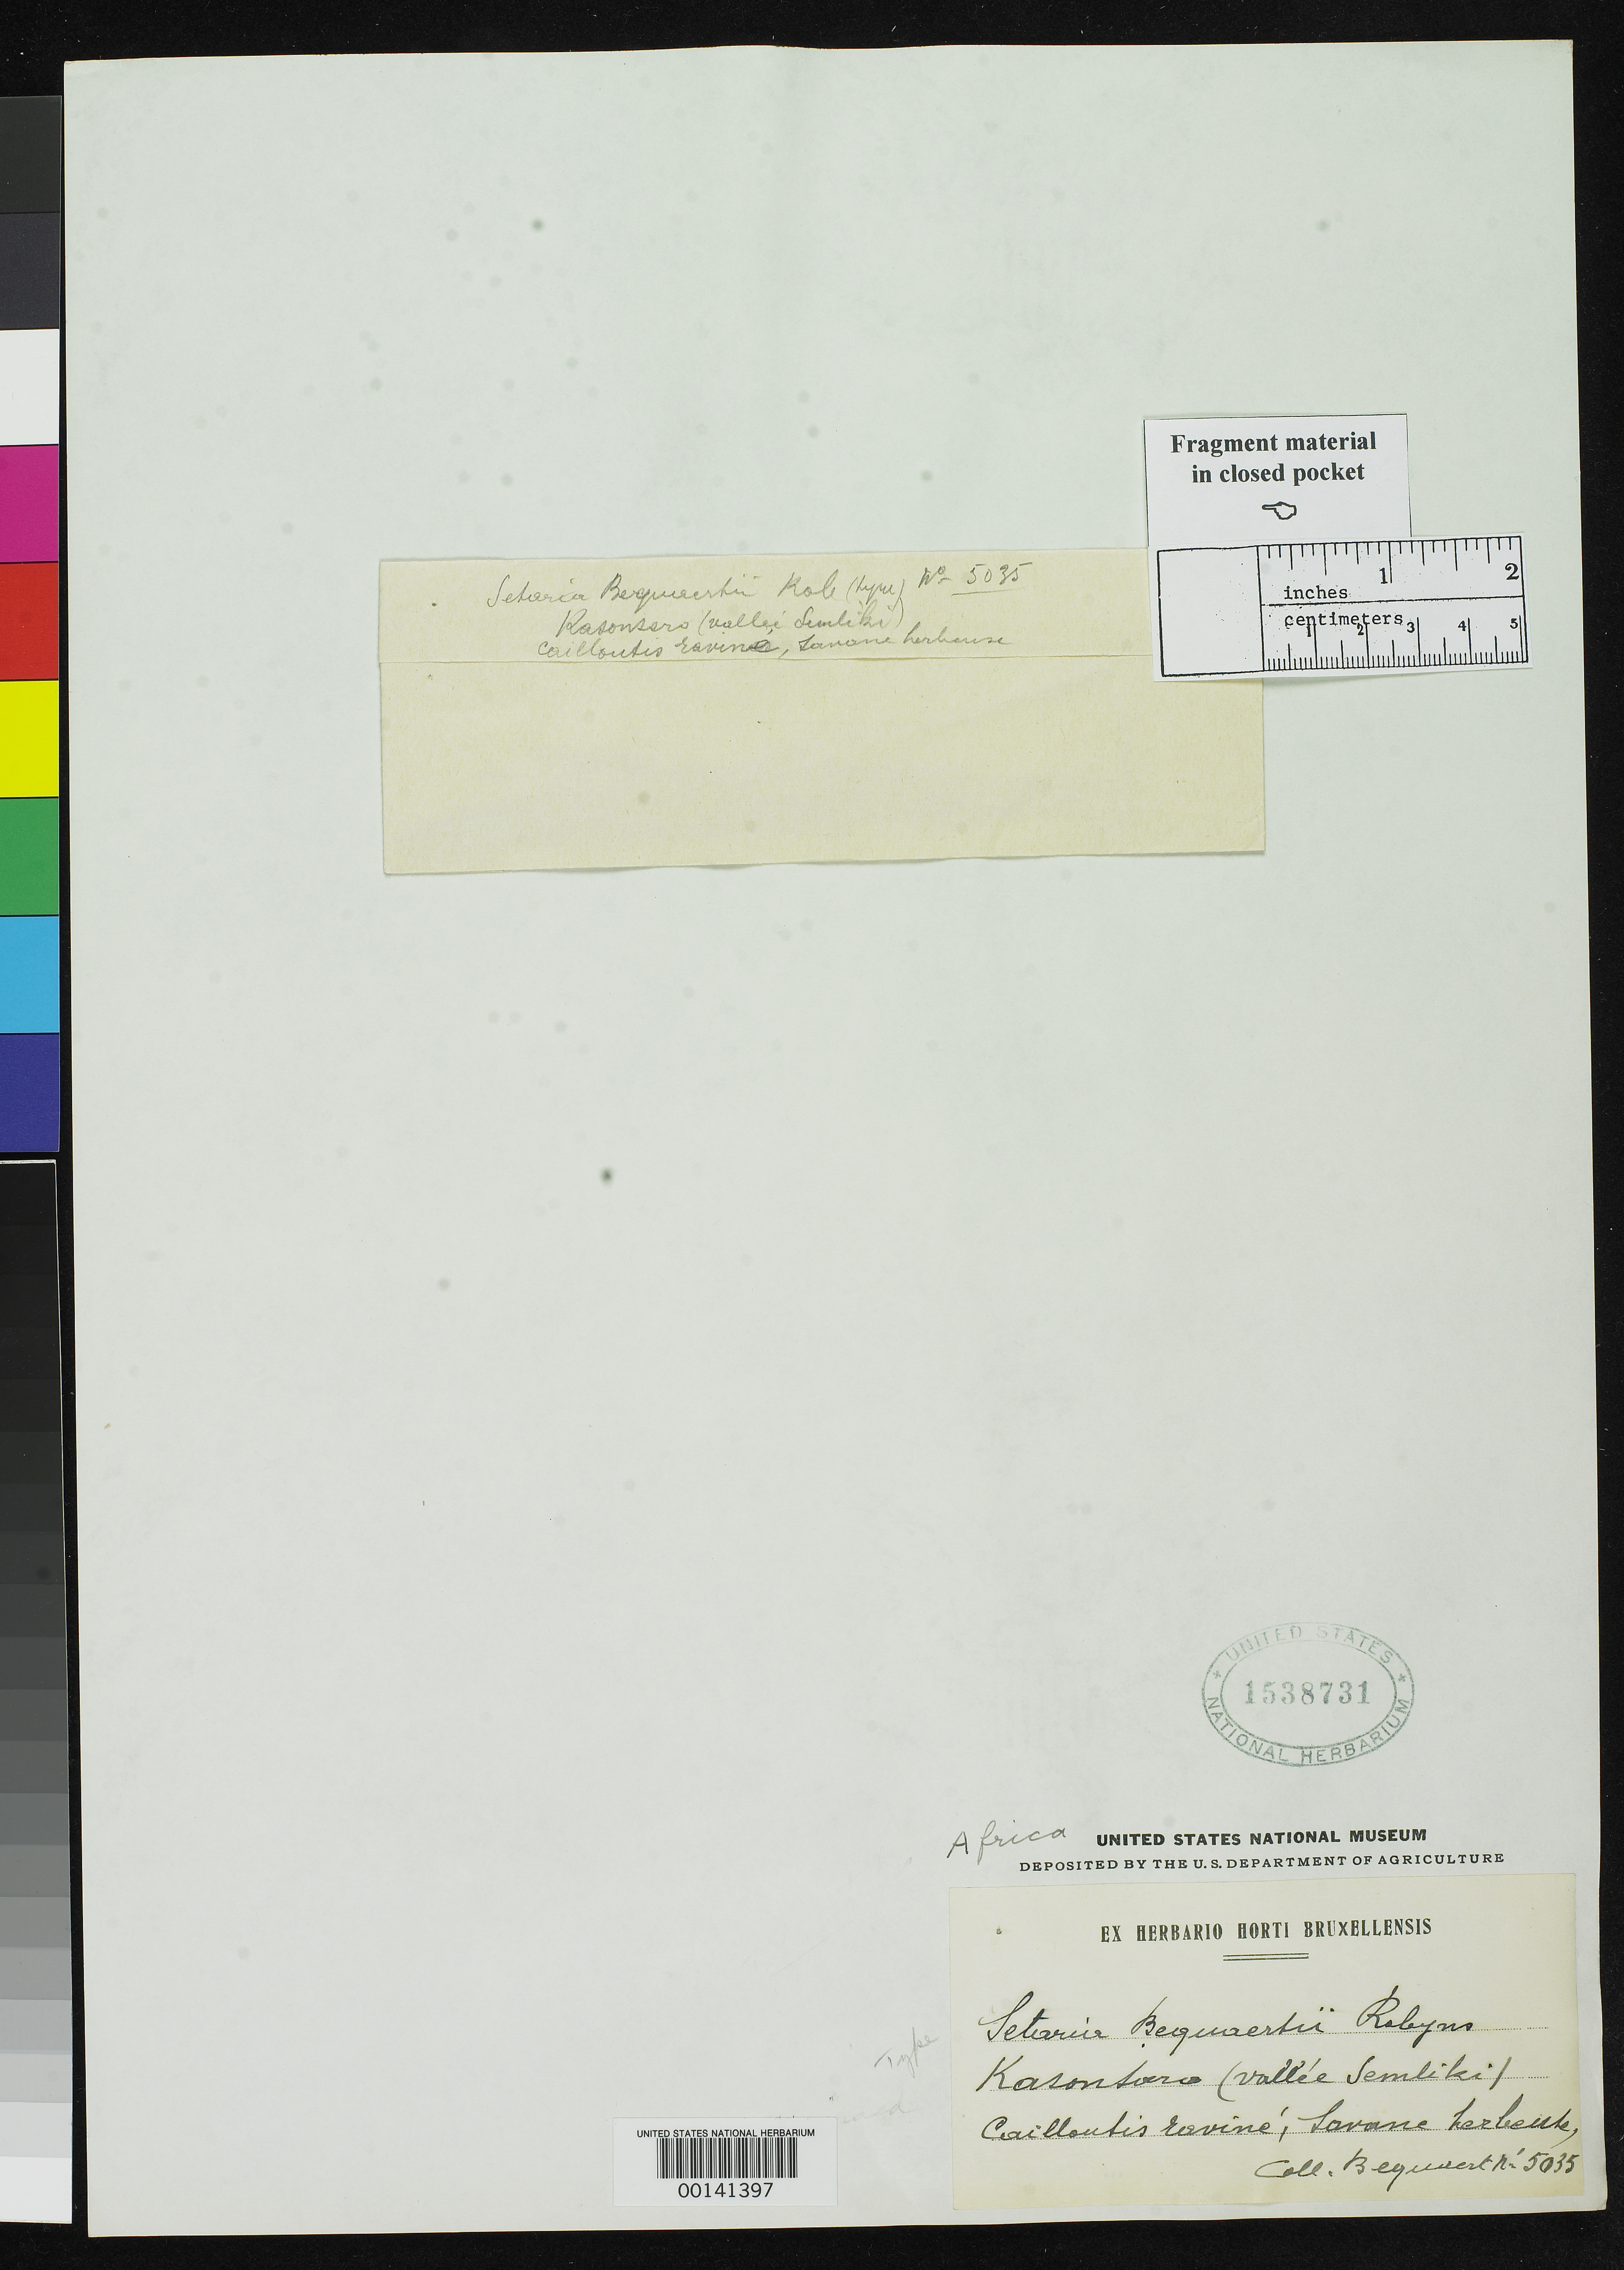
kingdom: Plantae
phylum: Tracheophyta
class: Liliopsida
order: Poales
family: Poaceae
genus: Setaria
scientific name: Setaria berquaertii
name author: Robyns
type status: Type Fragment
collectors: J. Bequaert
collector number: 5035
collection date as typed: Jul 1914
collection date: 1914-07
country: Congo, Democratic Republic of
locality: District of Lake Albert and Edouard, Kasonsero (valley de La Semliki).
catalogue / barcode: US 1538731